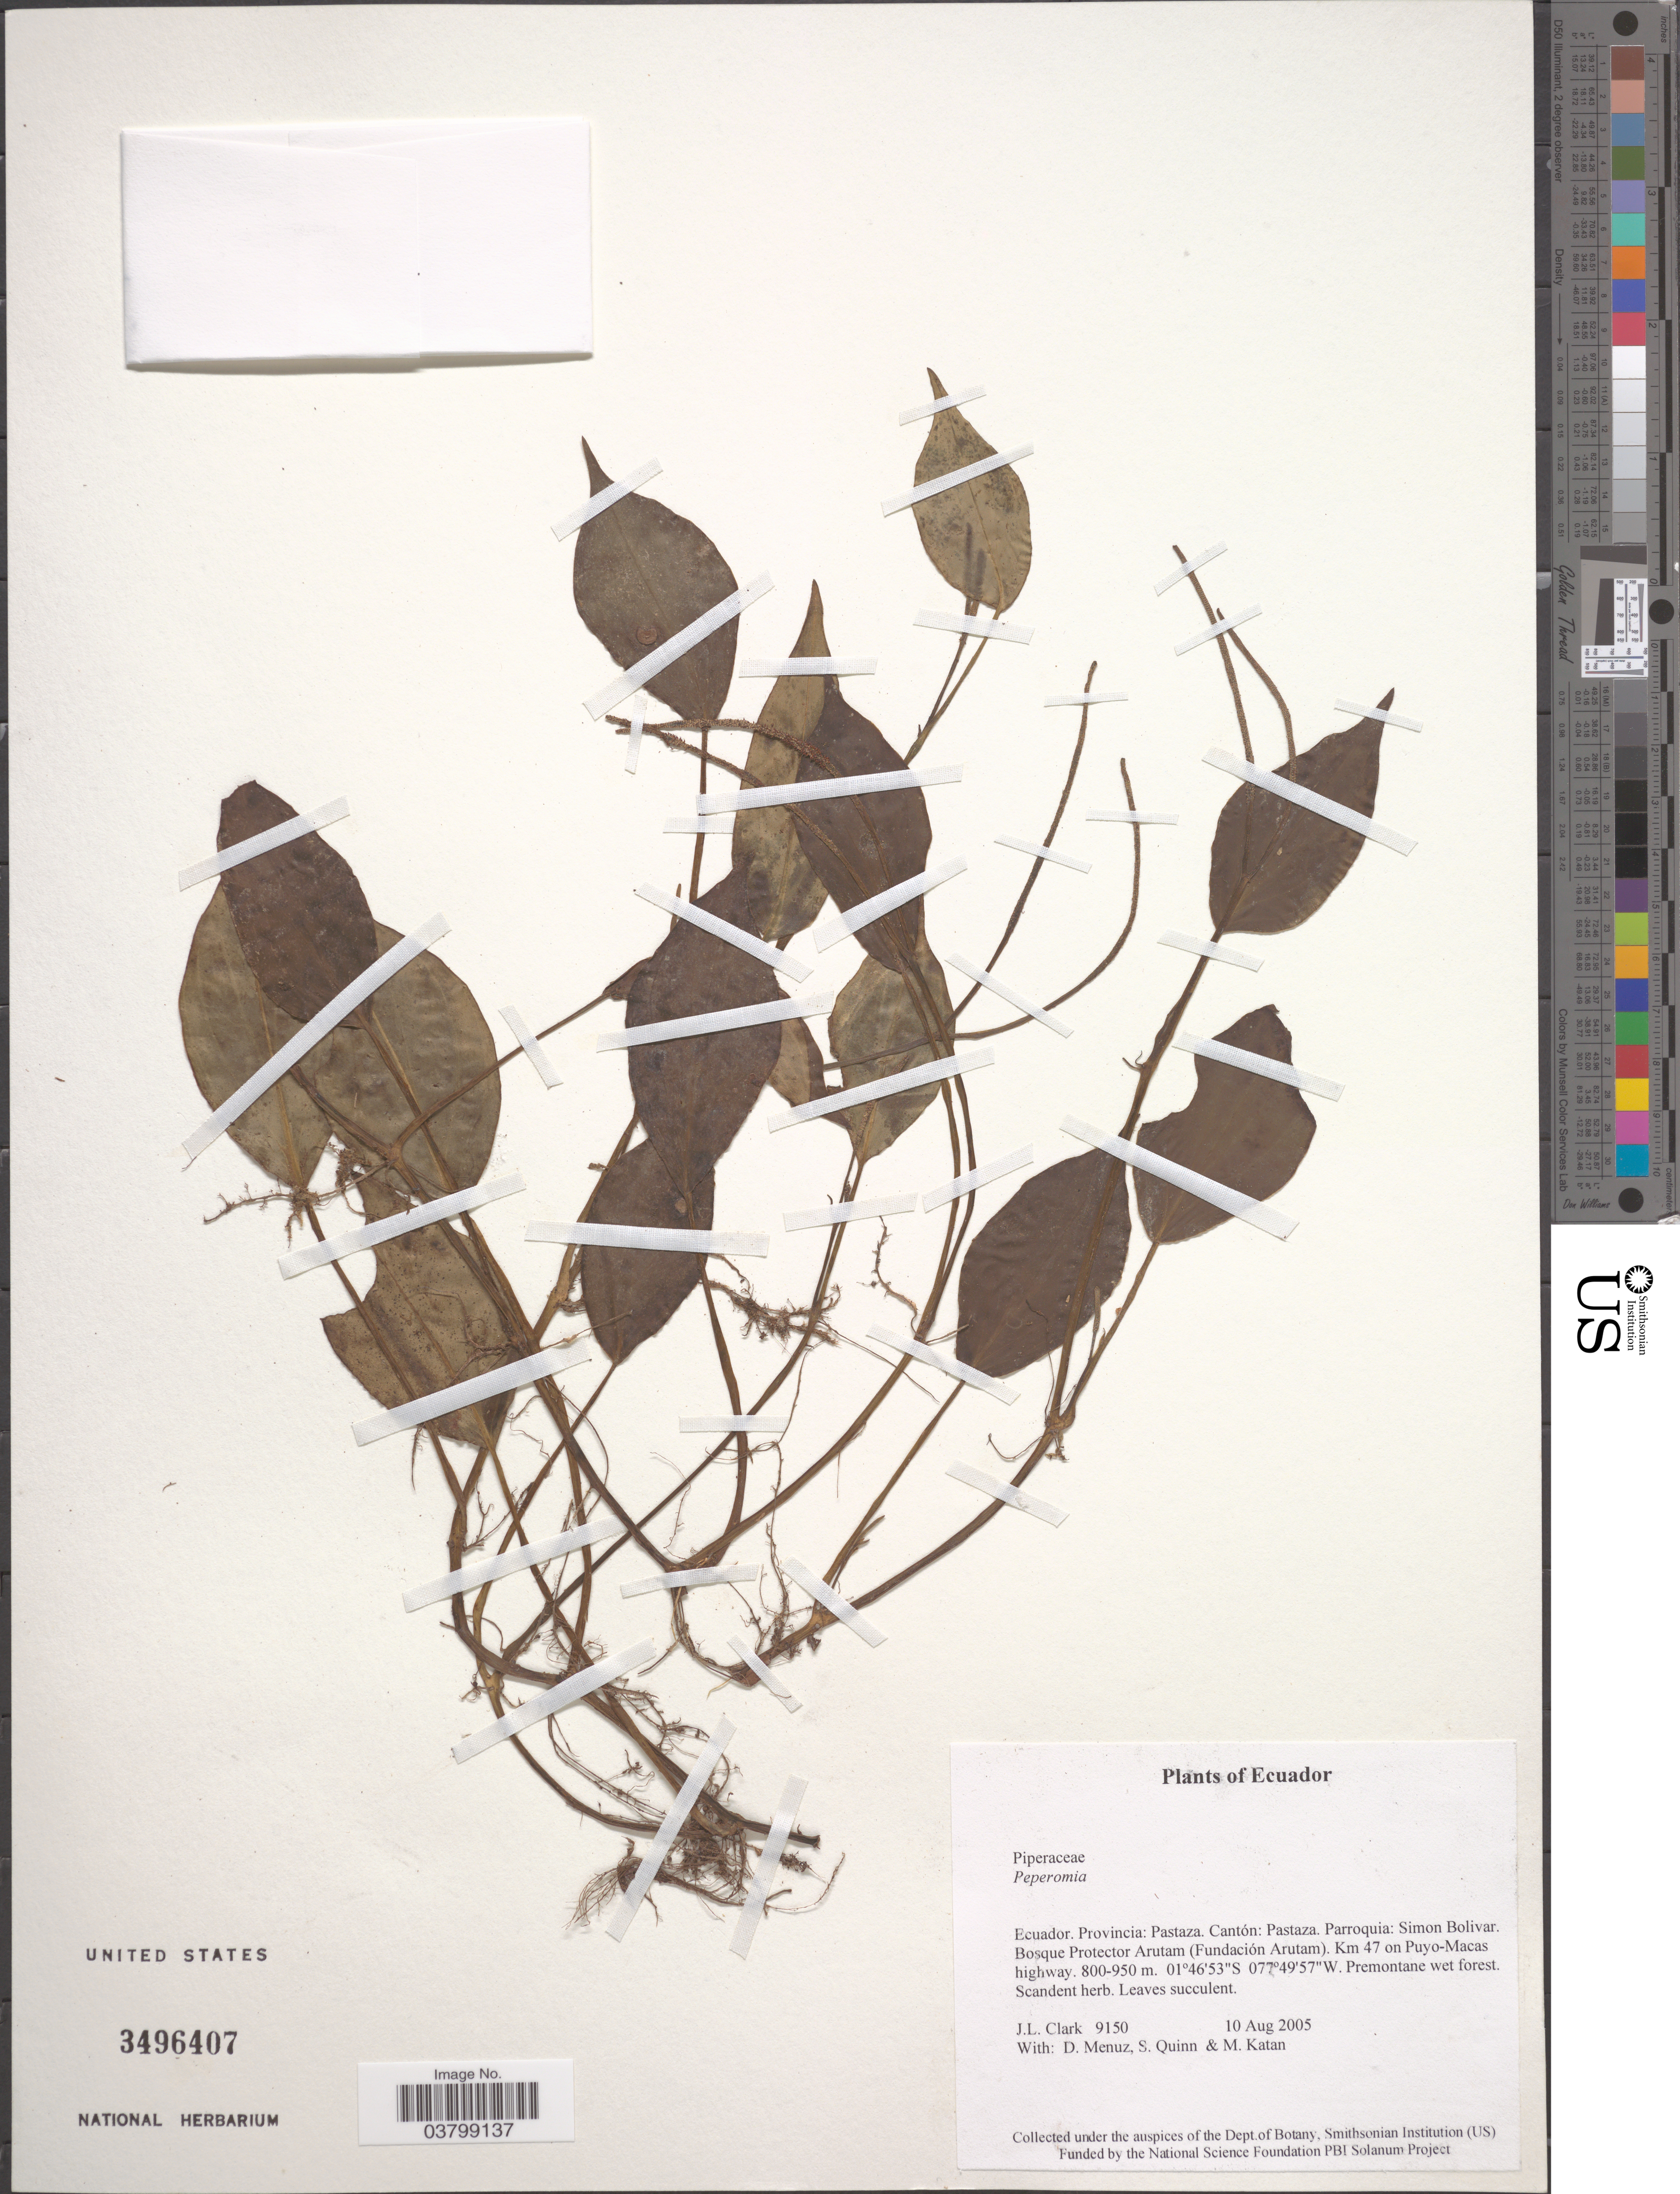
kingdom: Plantae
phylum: Tracheophyta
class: Magnoliopsida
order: Piperales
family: Piperaceae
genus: Peperomia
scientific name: Peperomia distachya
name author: (L.) A. Dietr.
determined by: Jiménez, José Estaban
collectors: J. L. Clark, D. Menuz, S. Quinn & M. Katan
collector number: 9150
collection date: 2005-08-10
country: Ecuador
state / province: Pastaza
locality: Cantón: Pastaza: Simon Bolivar. Bosque Protector Arutam (Fundación Arutam). Km 47 on Puyo-Macas highway.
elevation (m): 800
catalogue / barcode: US 3496407